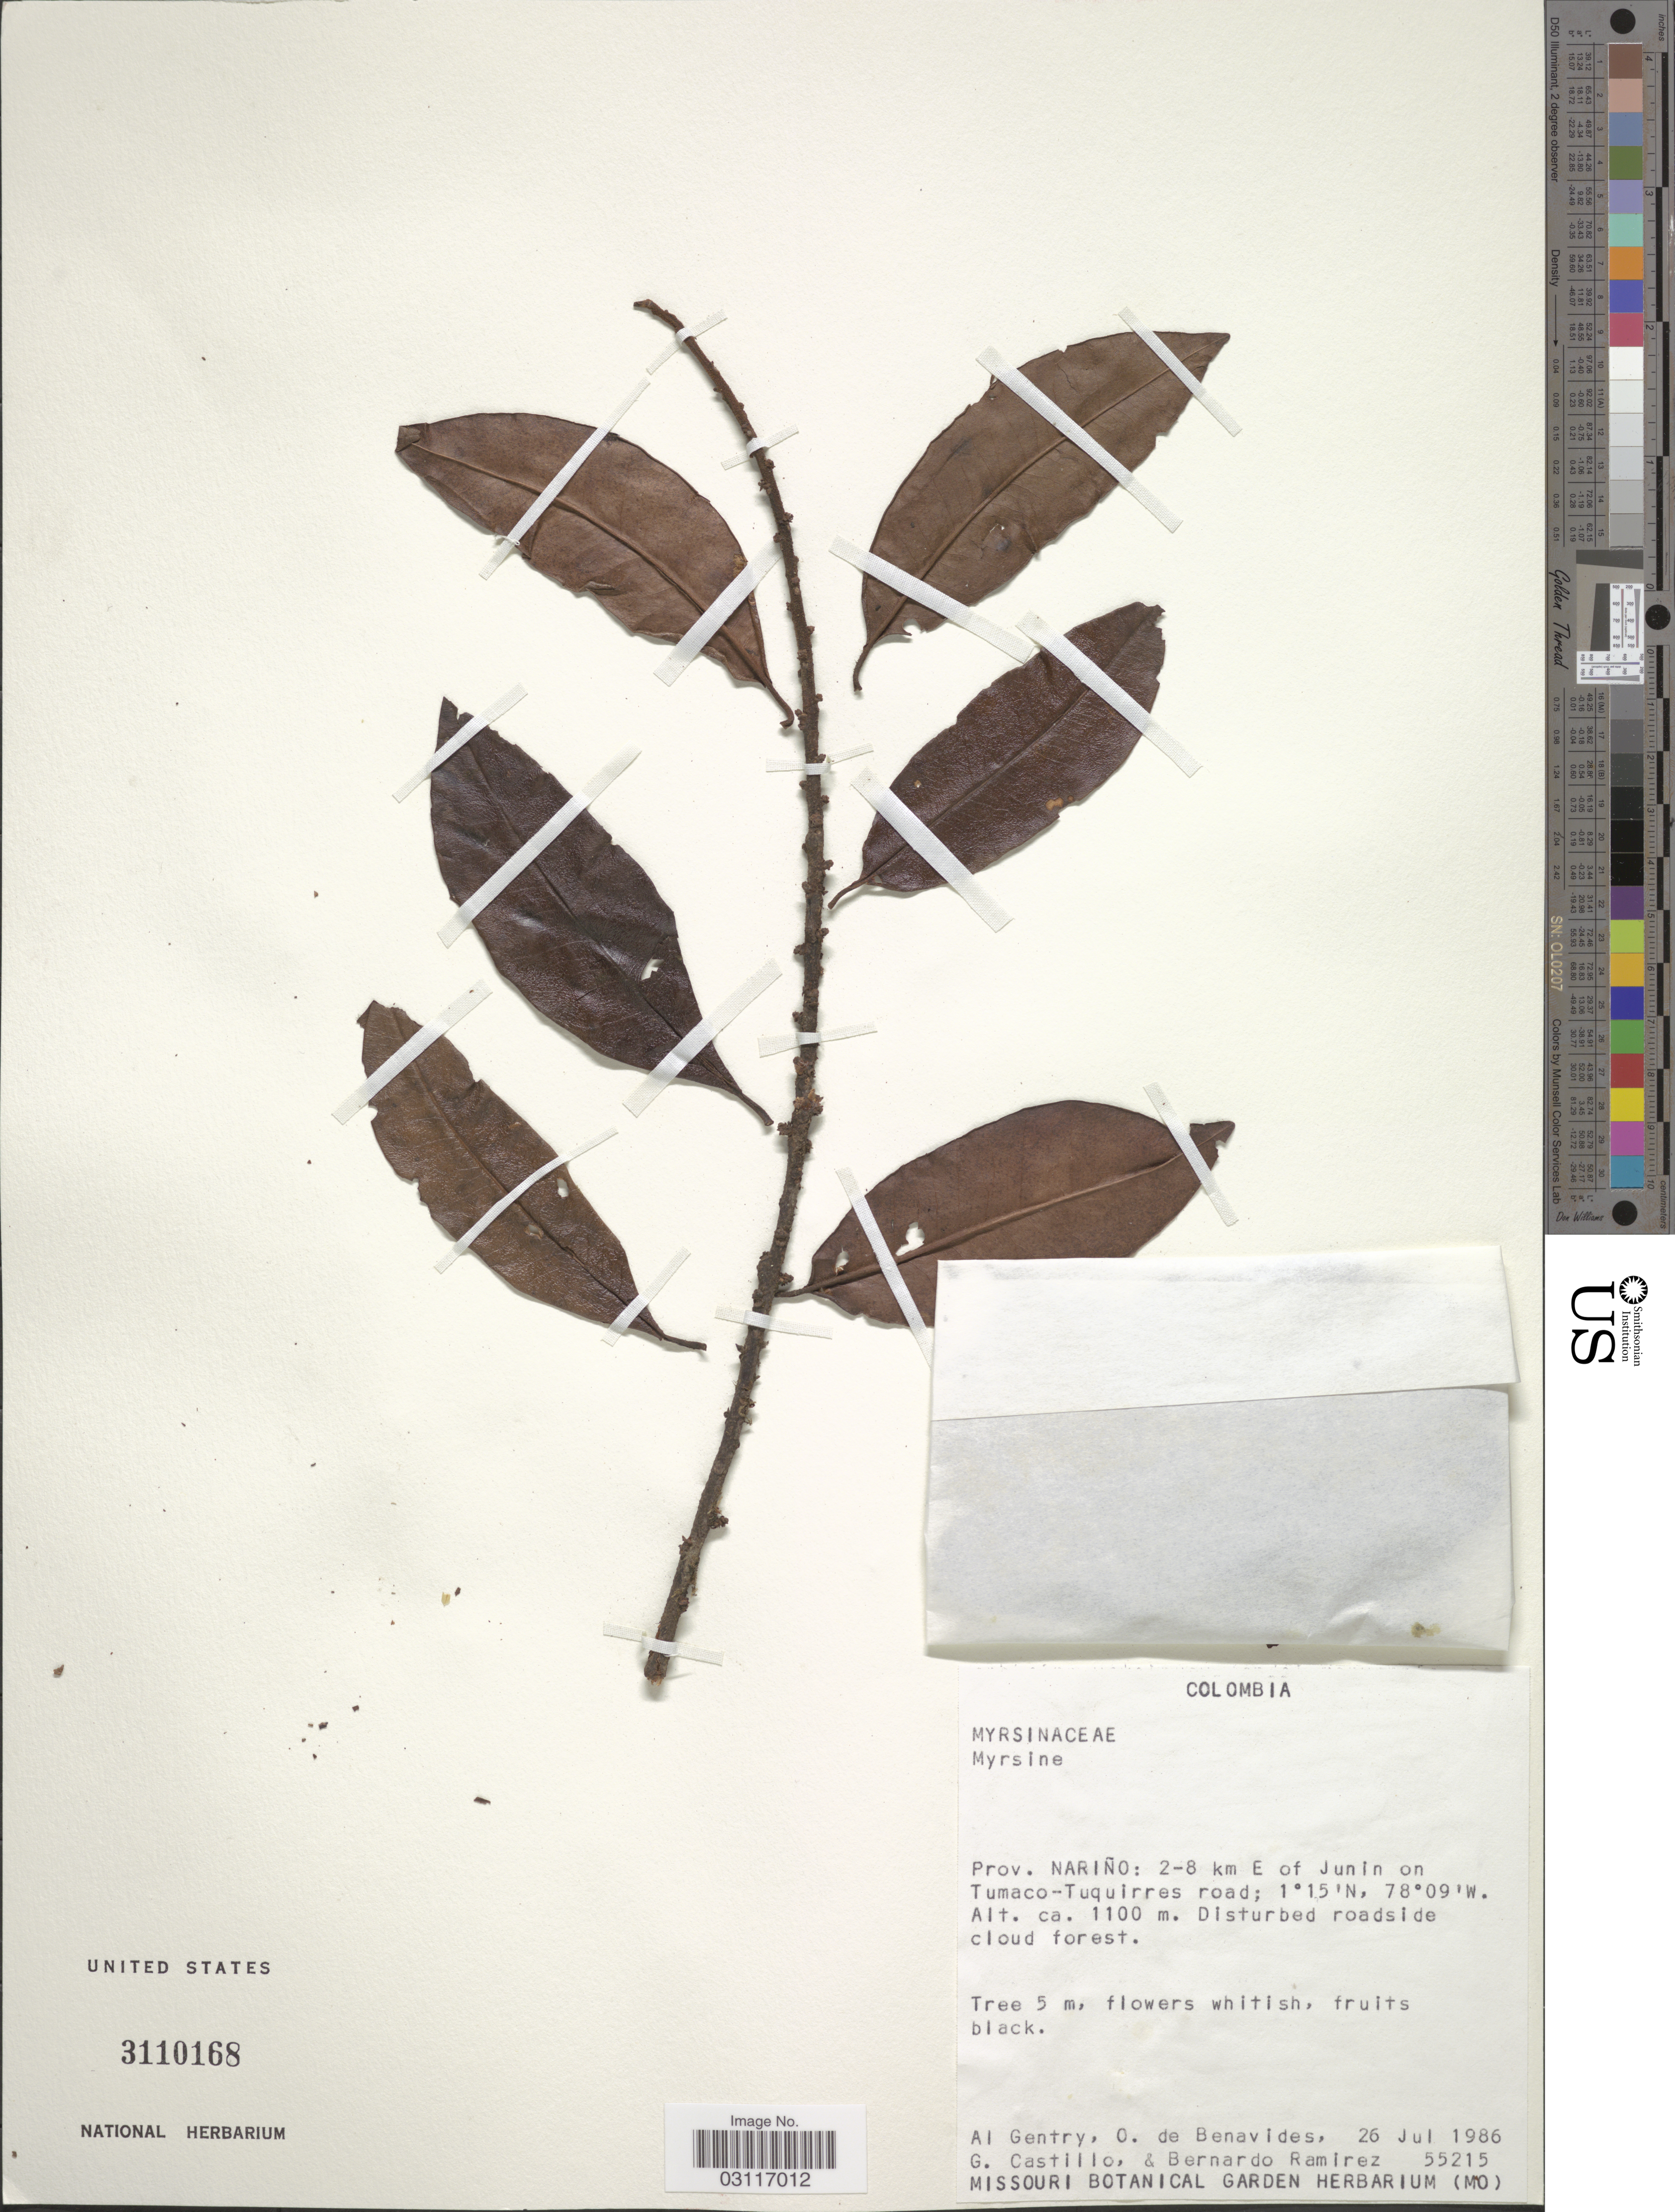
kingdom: Plantae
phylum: Tracheophyta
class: Magnoliopsida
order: Ericales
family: Primulaceae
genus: Myrsine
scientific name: Myrsine sp.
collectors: A. H. Gentry, Olga S. de Benavides, G. Castillo & B. Ramírez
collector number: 55215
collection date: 1986-07-26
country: Colombia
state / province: Nariño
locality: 2-8 km E of Junin on Tumaco-Tuquirres road.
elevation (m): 1100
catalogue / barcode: US 3110168